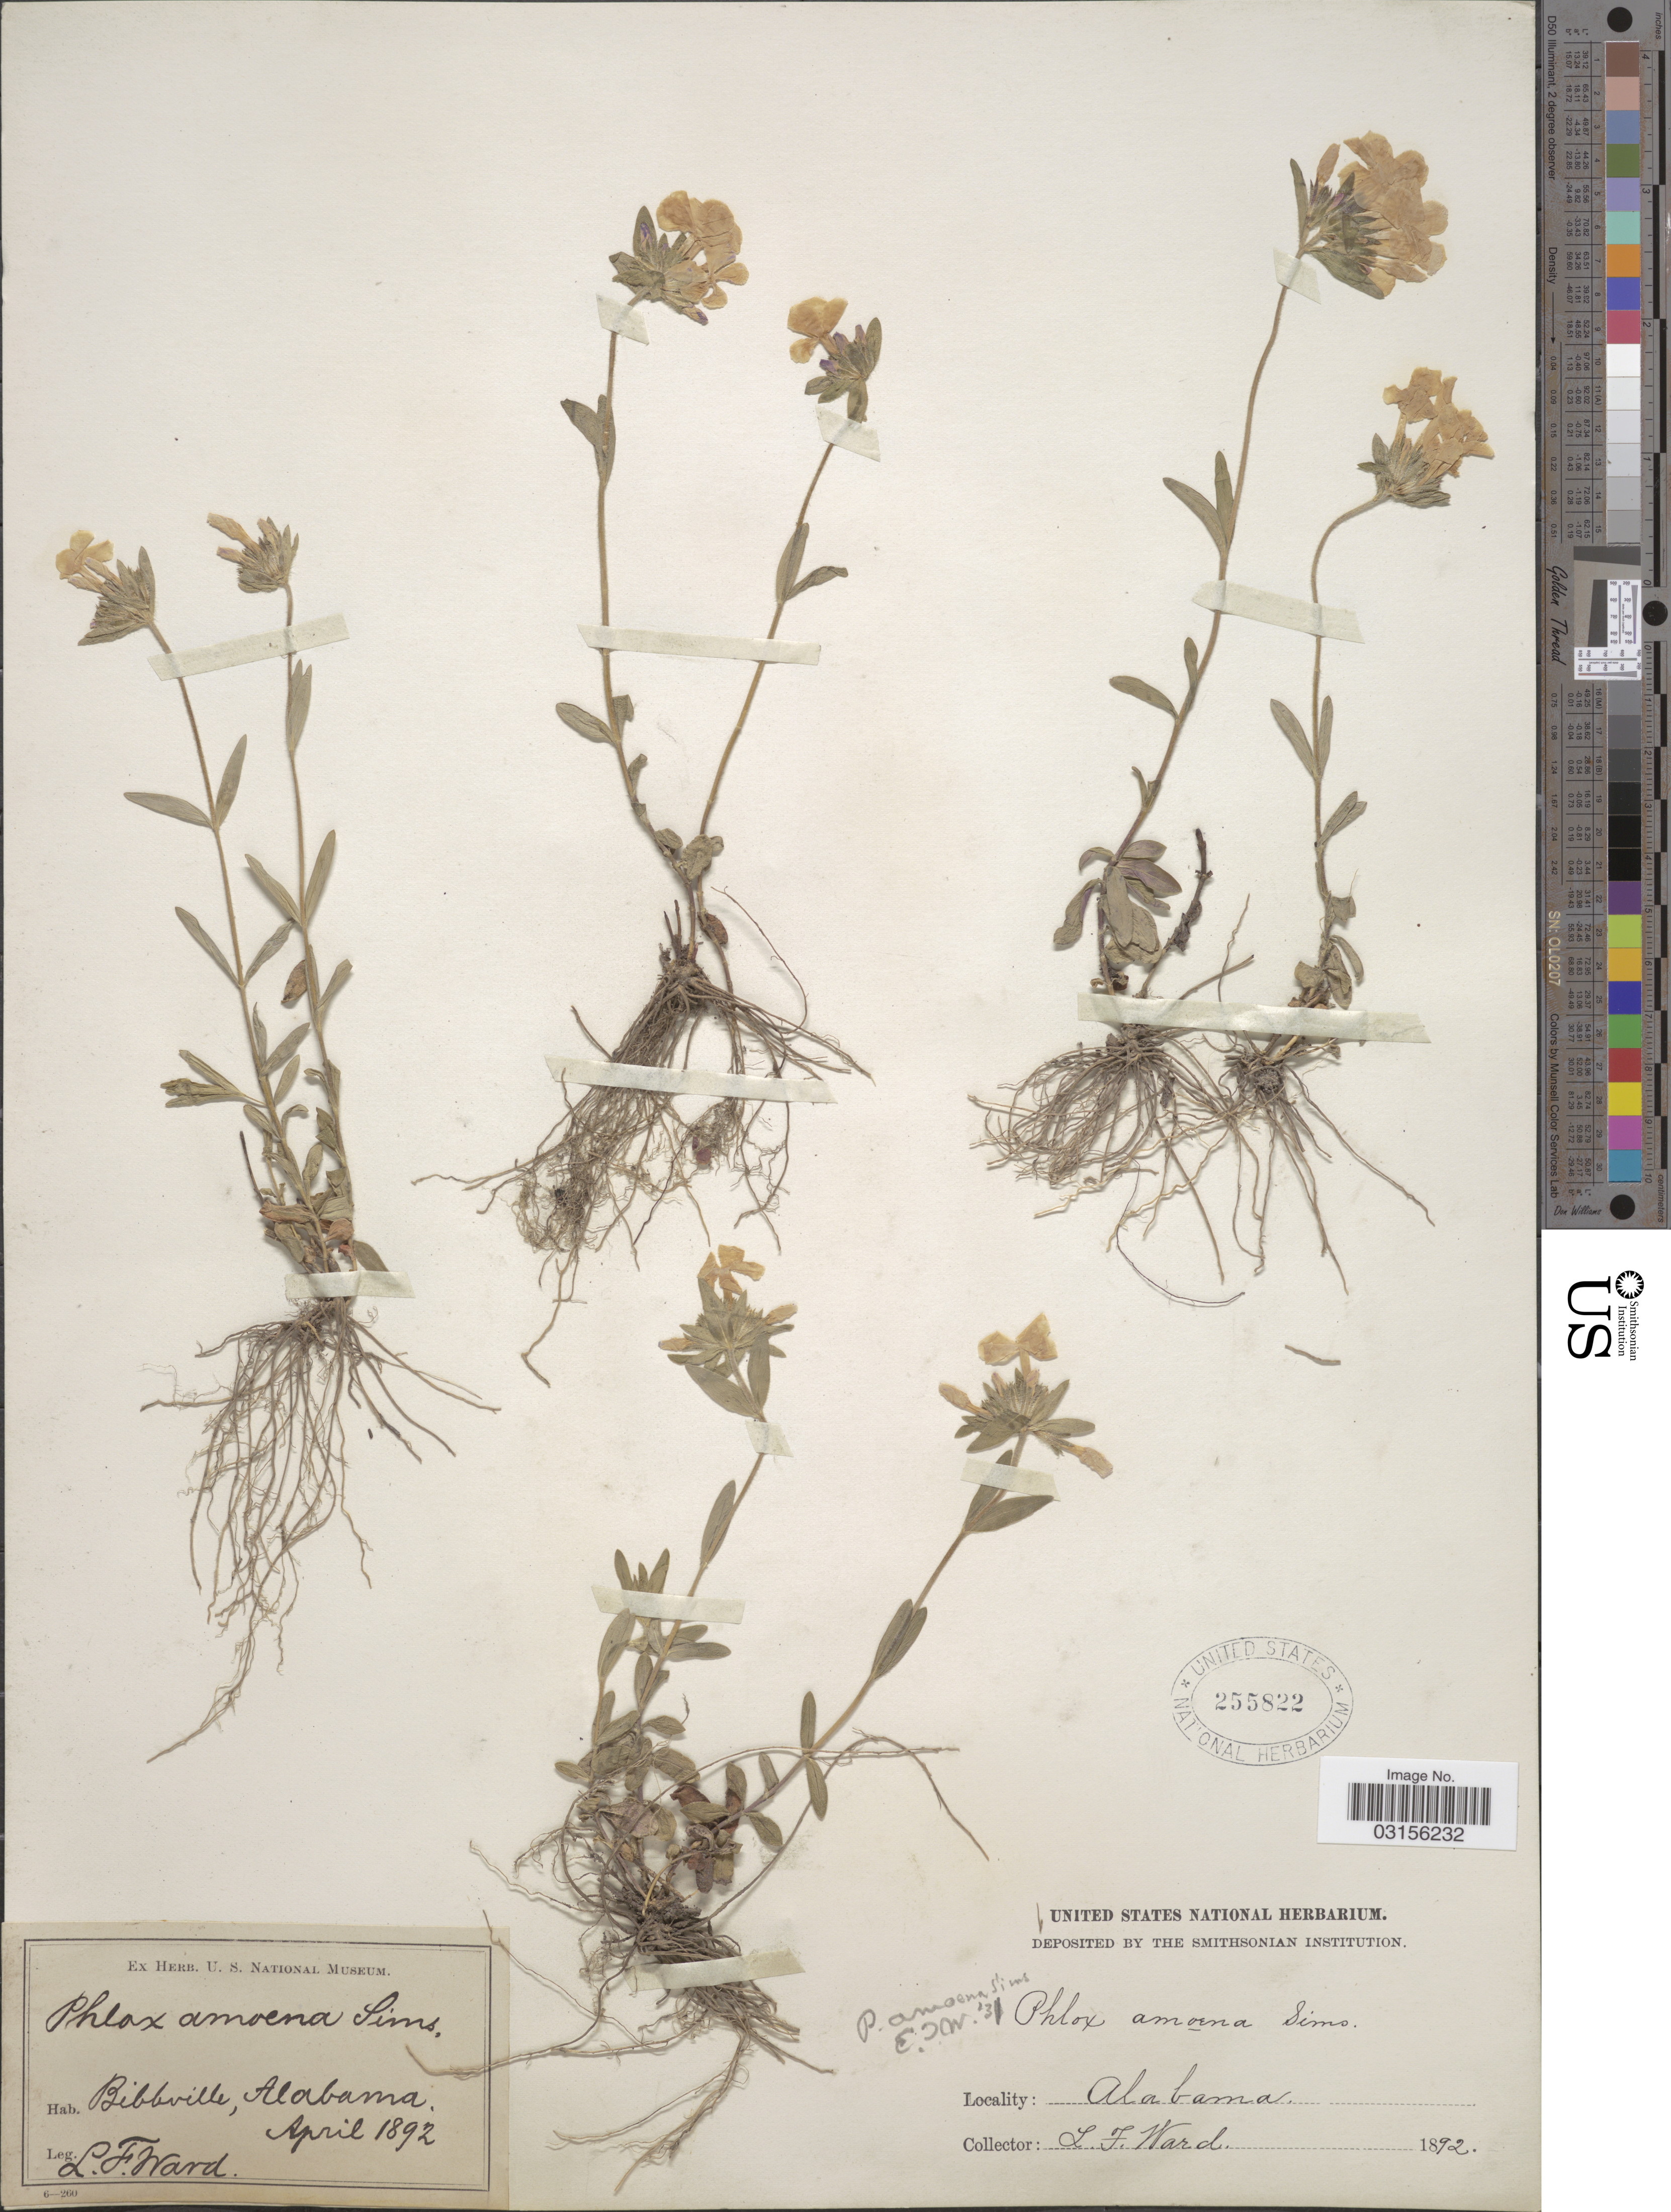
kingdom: Plantae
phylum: Tracheophyta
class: Magnoliopsida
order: Ericales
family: Polemoniaceae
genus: Phlox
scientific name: Phlox amoena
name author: Sims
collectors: L. Ward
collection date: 1892-04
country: United States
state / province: Alabama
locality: Bibbville.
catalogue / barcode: US 255822